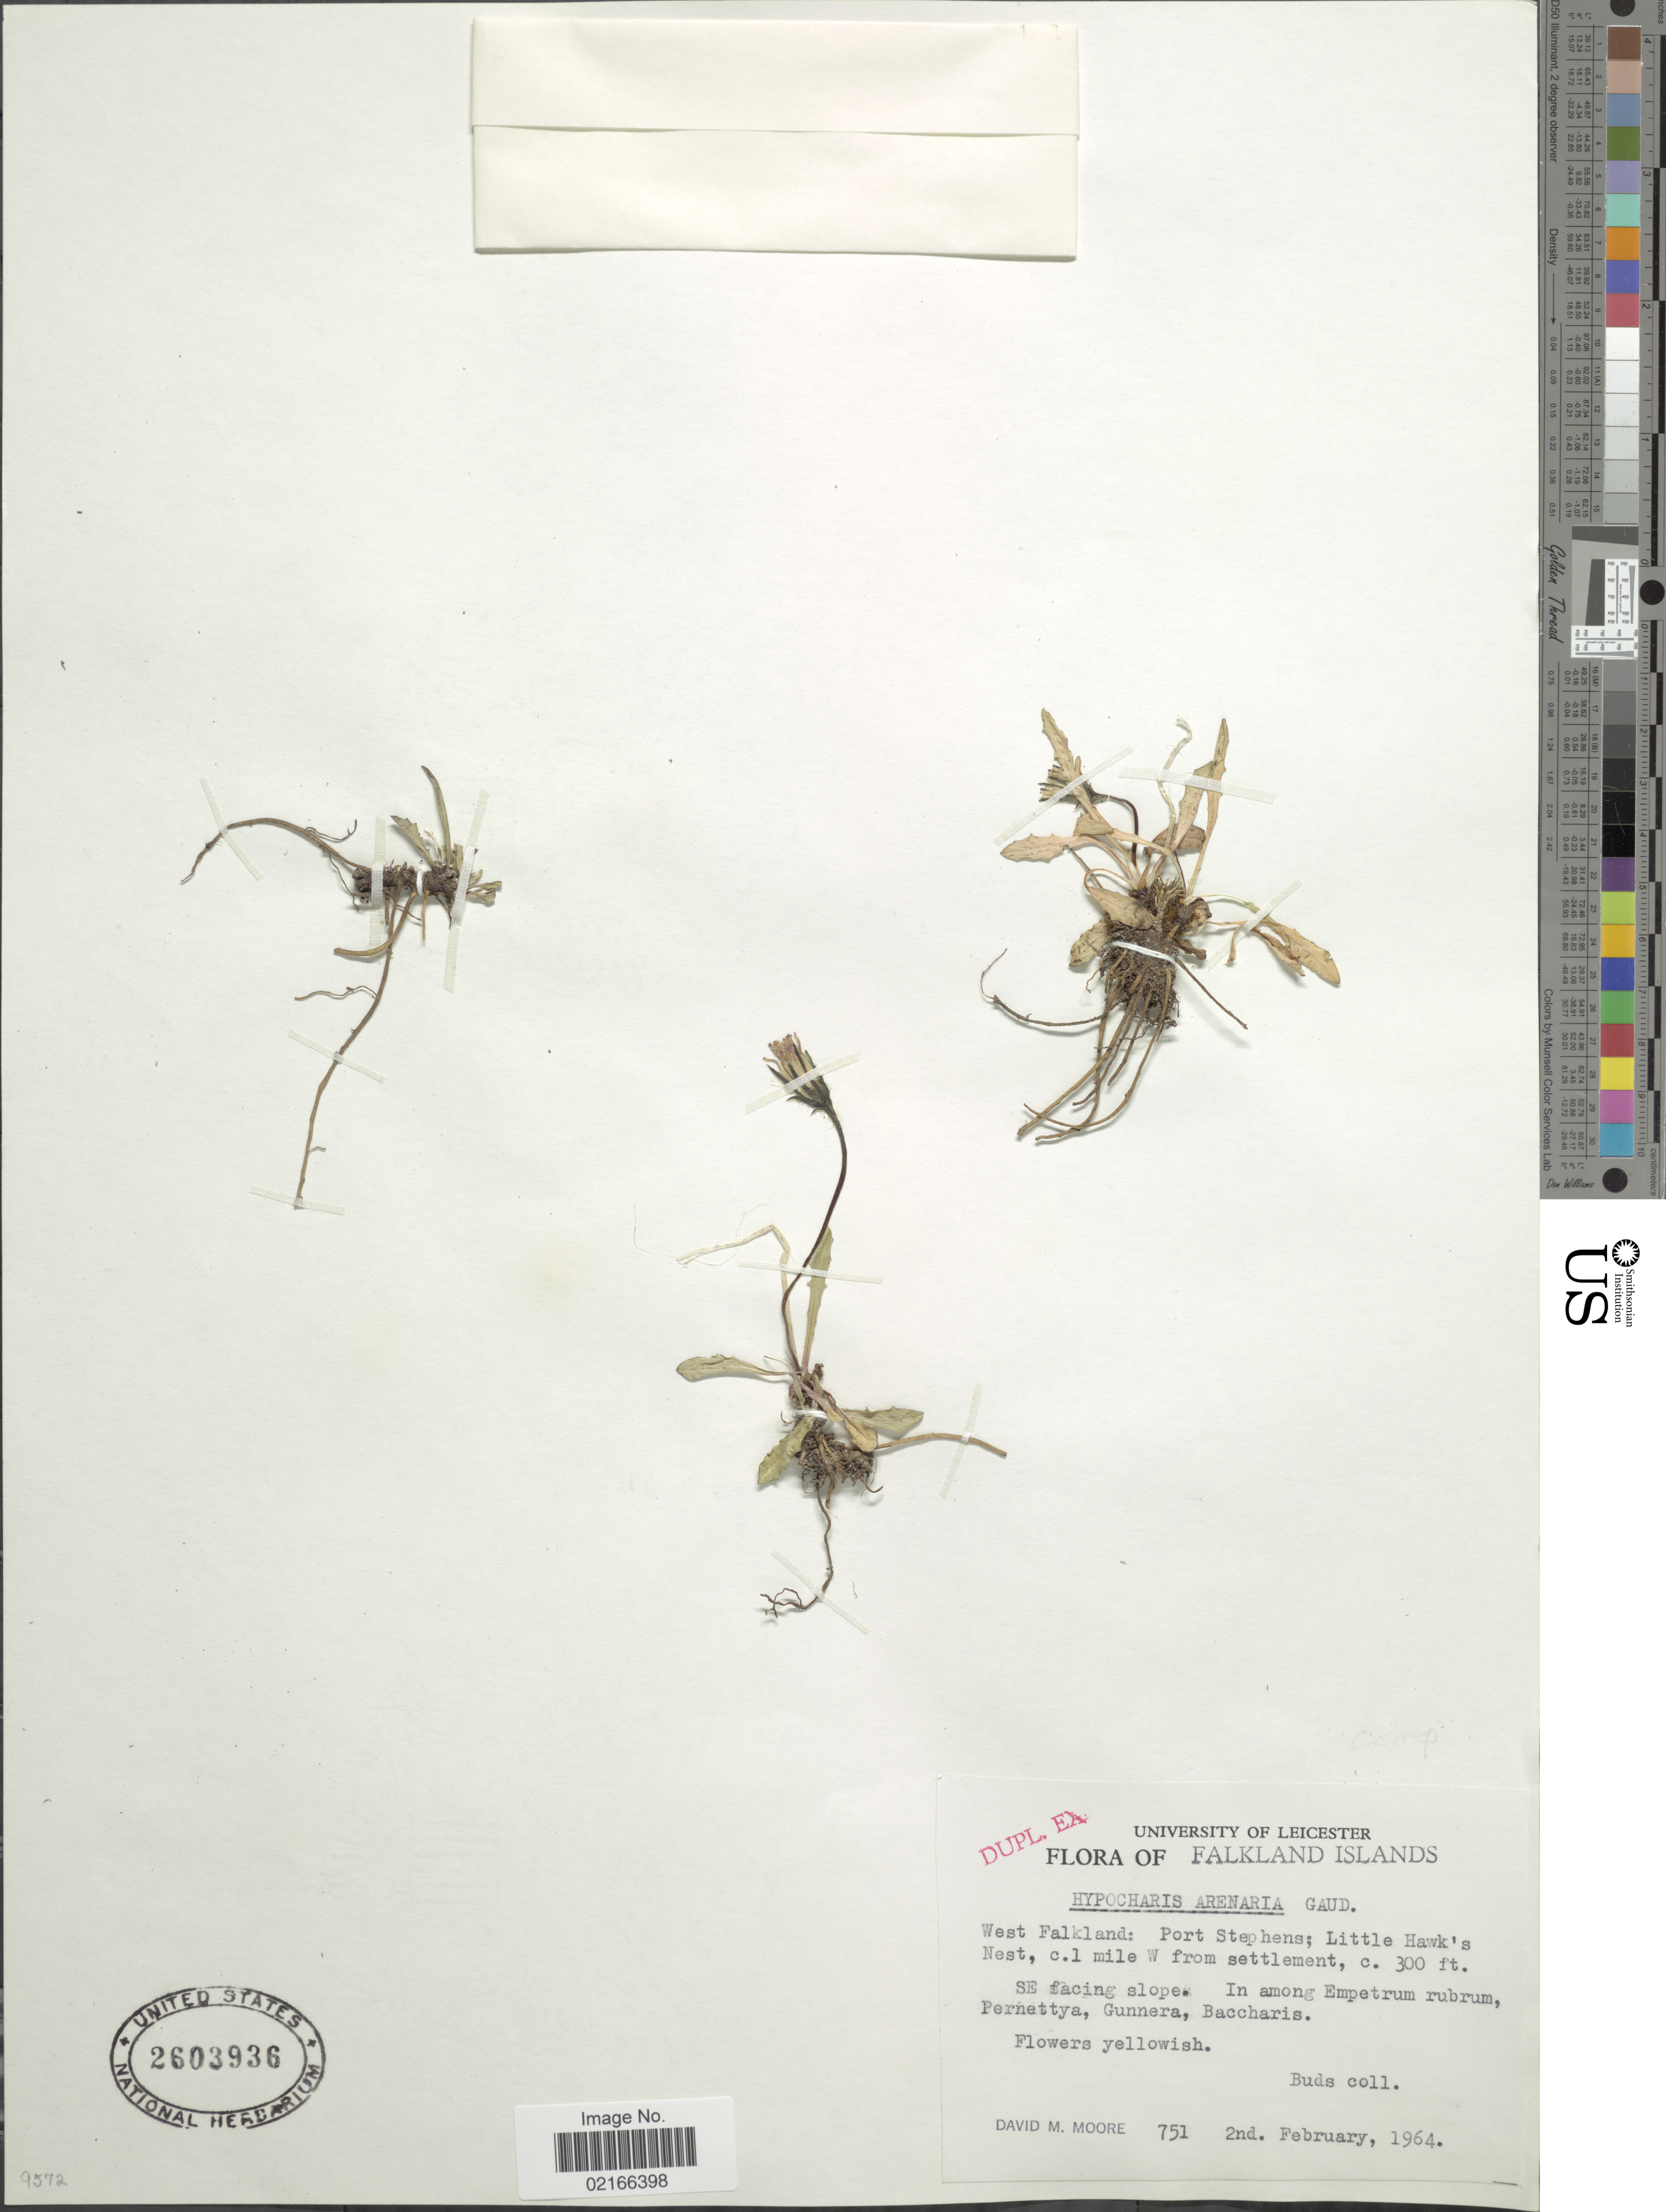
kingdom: Plantae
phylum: Tracheophyta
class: Magnoliopsida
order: Asterales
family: Asteraceae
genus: Hypochaeris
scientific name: Hypochaeris arenaria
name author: Gaudich.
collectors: D. Moore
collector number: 751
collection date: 1964-02-02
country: Falkland Islands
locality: West Falkland: Port Stephens; Little Hawk's Nest, c. 1 mile W from settlement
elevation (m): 91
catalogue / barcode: US 2603936